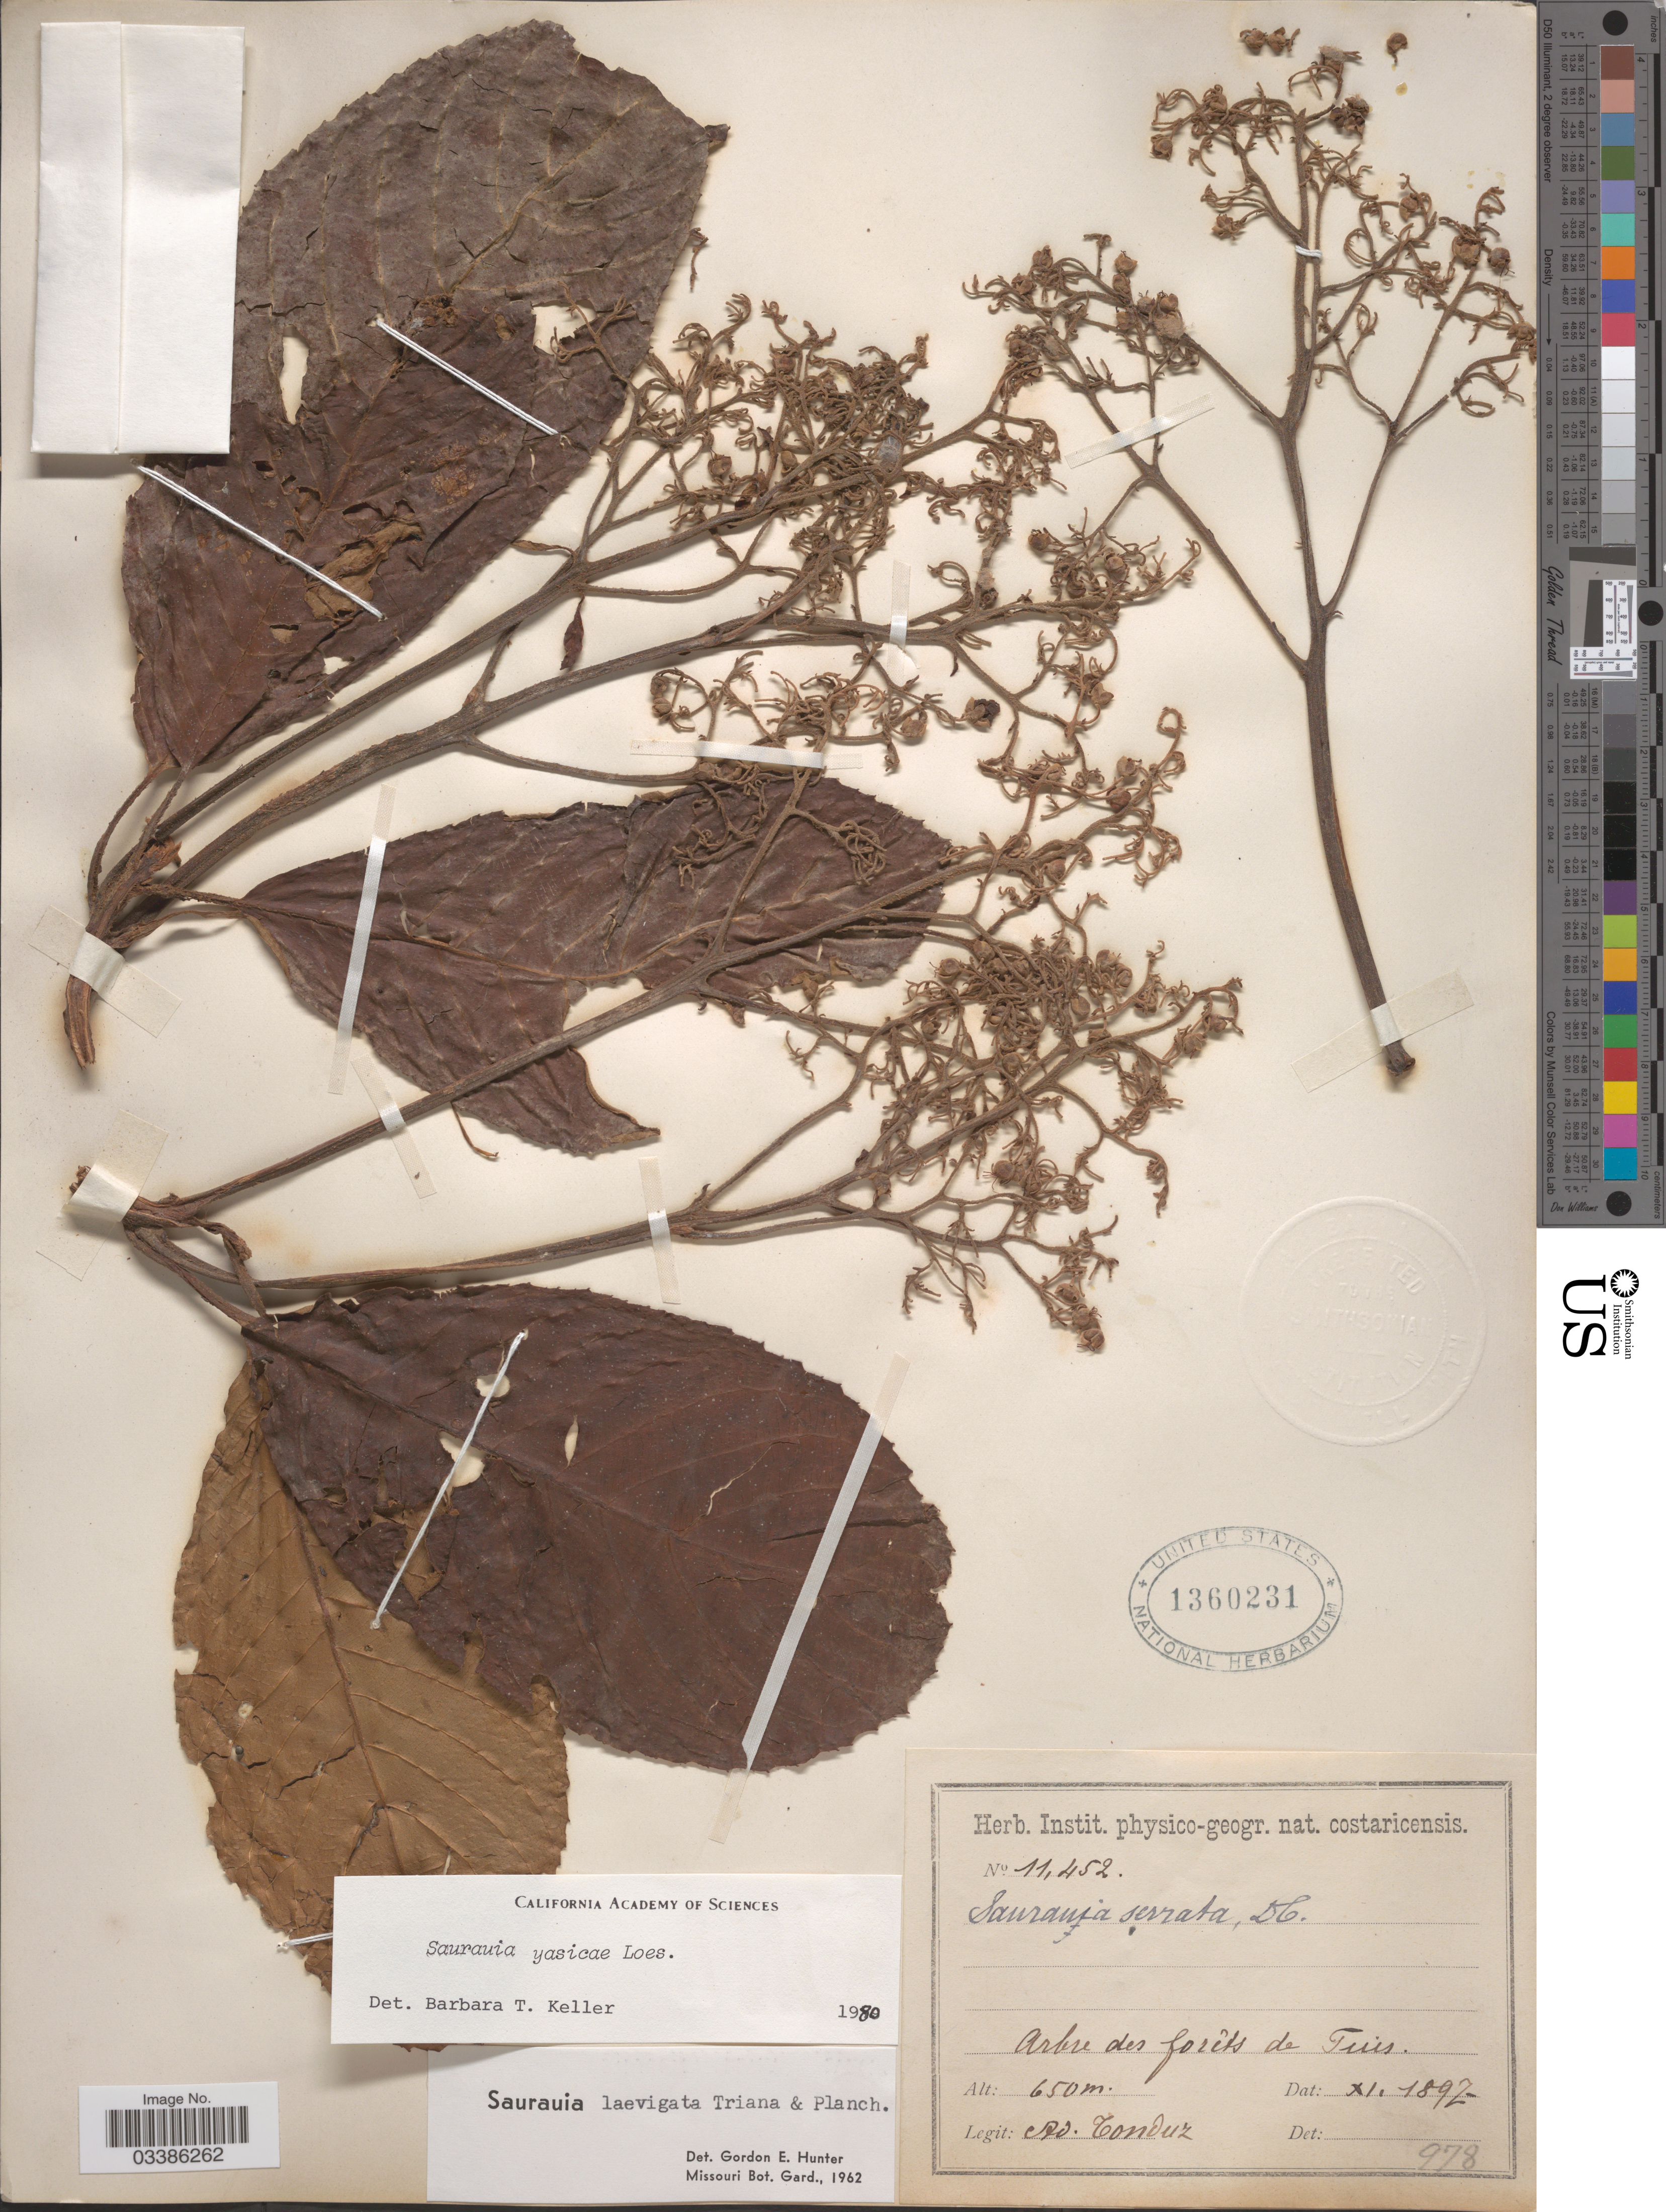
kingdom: Plantae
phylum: Tracheophyta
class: Magnoliopsida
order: Ericales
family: Actinidiaceae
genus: Saurauia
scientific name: Saurauia yasicae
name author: Loes.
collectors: A. Tonduz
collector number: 11452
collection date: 1897-11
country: Costa Rica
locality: Arbre des forêts de Tuis.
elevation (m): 650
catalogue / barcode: US 1360231